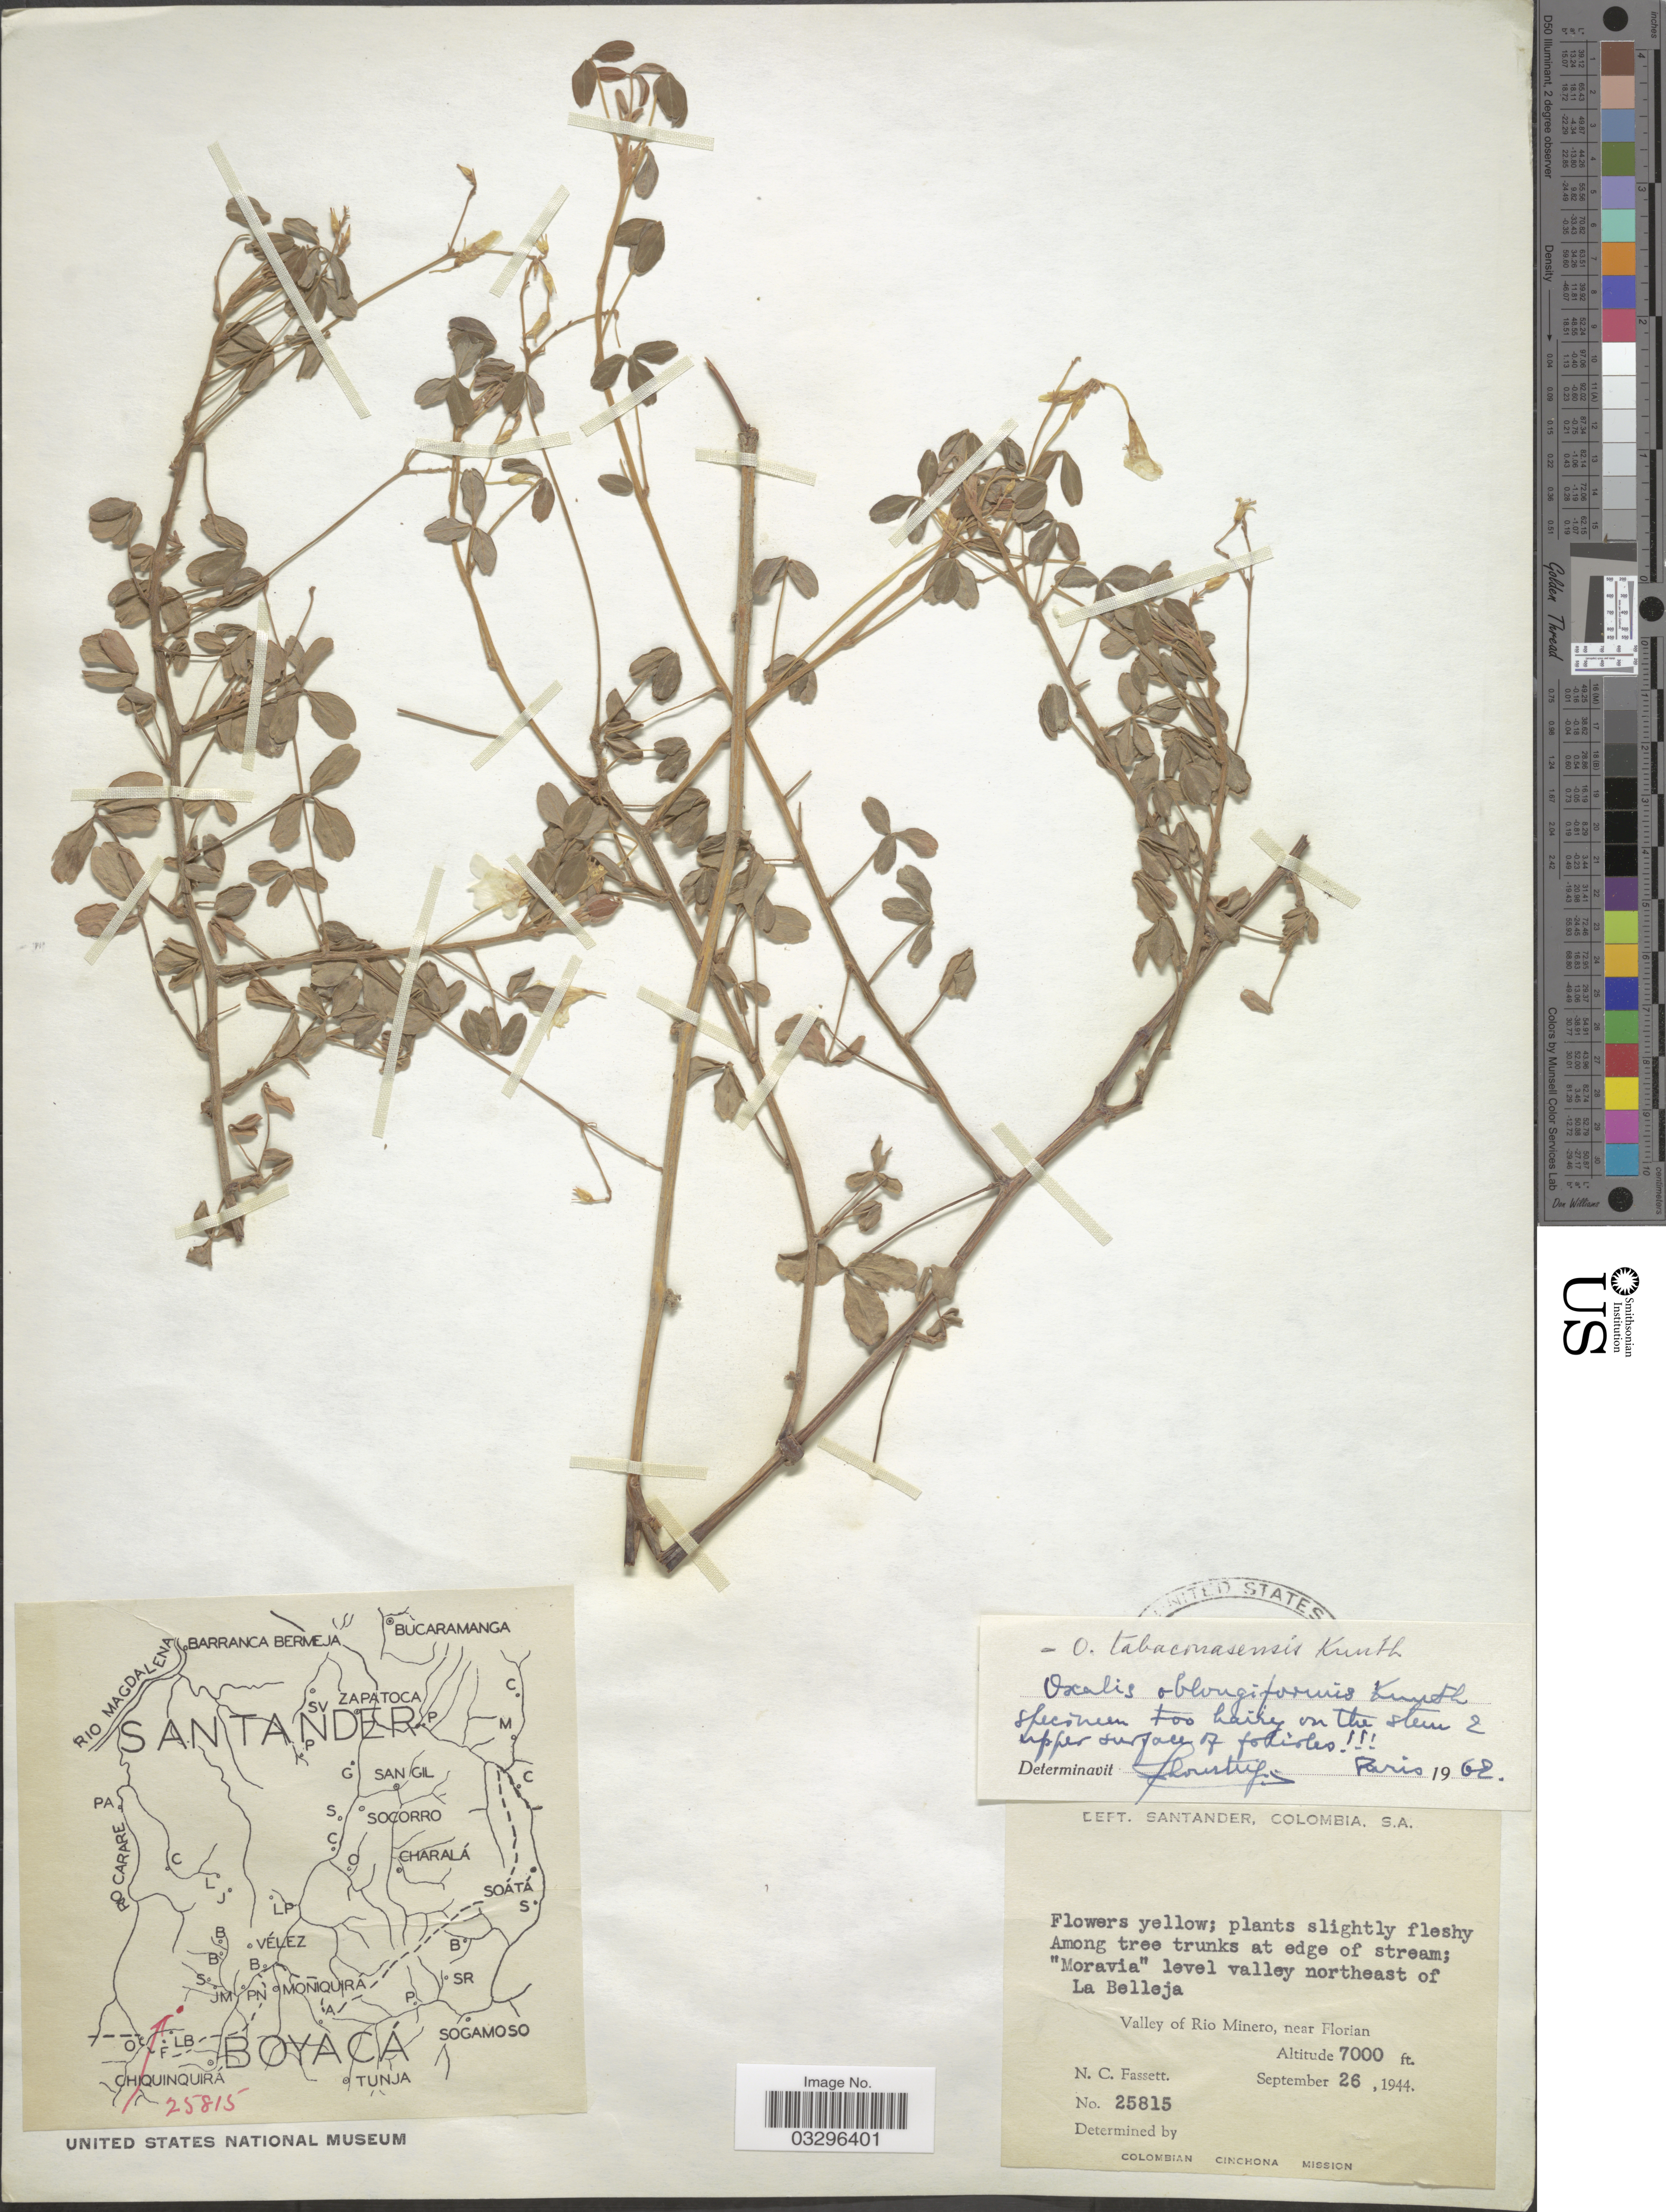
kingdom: Plantae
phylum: Tracheophyta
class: Magnoliopsida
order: Oxalidales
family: Oxalidaceae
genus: Oxalis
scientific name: Oxalis tabaconasensis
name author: R. Knuth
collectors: N. C. Fassett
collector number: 25815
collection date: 1944-09-26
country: Colombia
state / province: Santander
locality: Dept. Santander. "Moravia" level valley northeast of La Belleja. Valley of Rio Minero, near Florian.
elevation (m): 2134